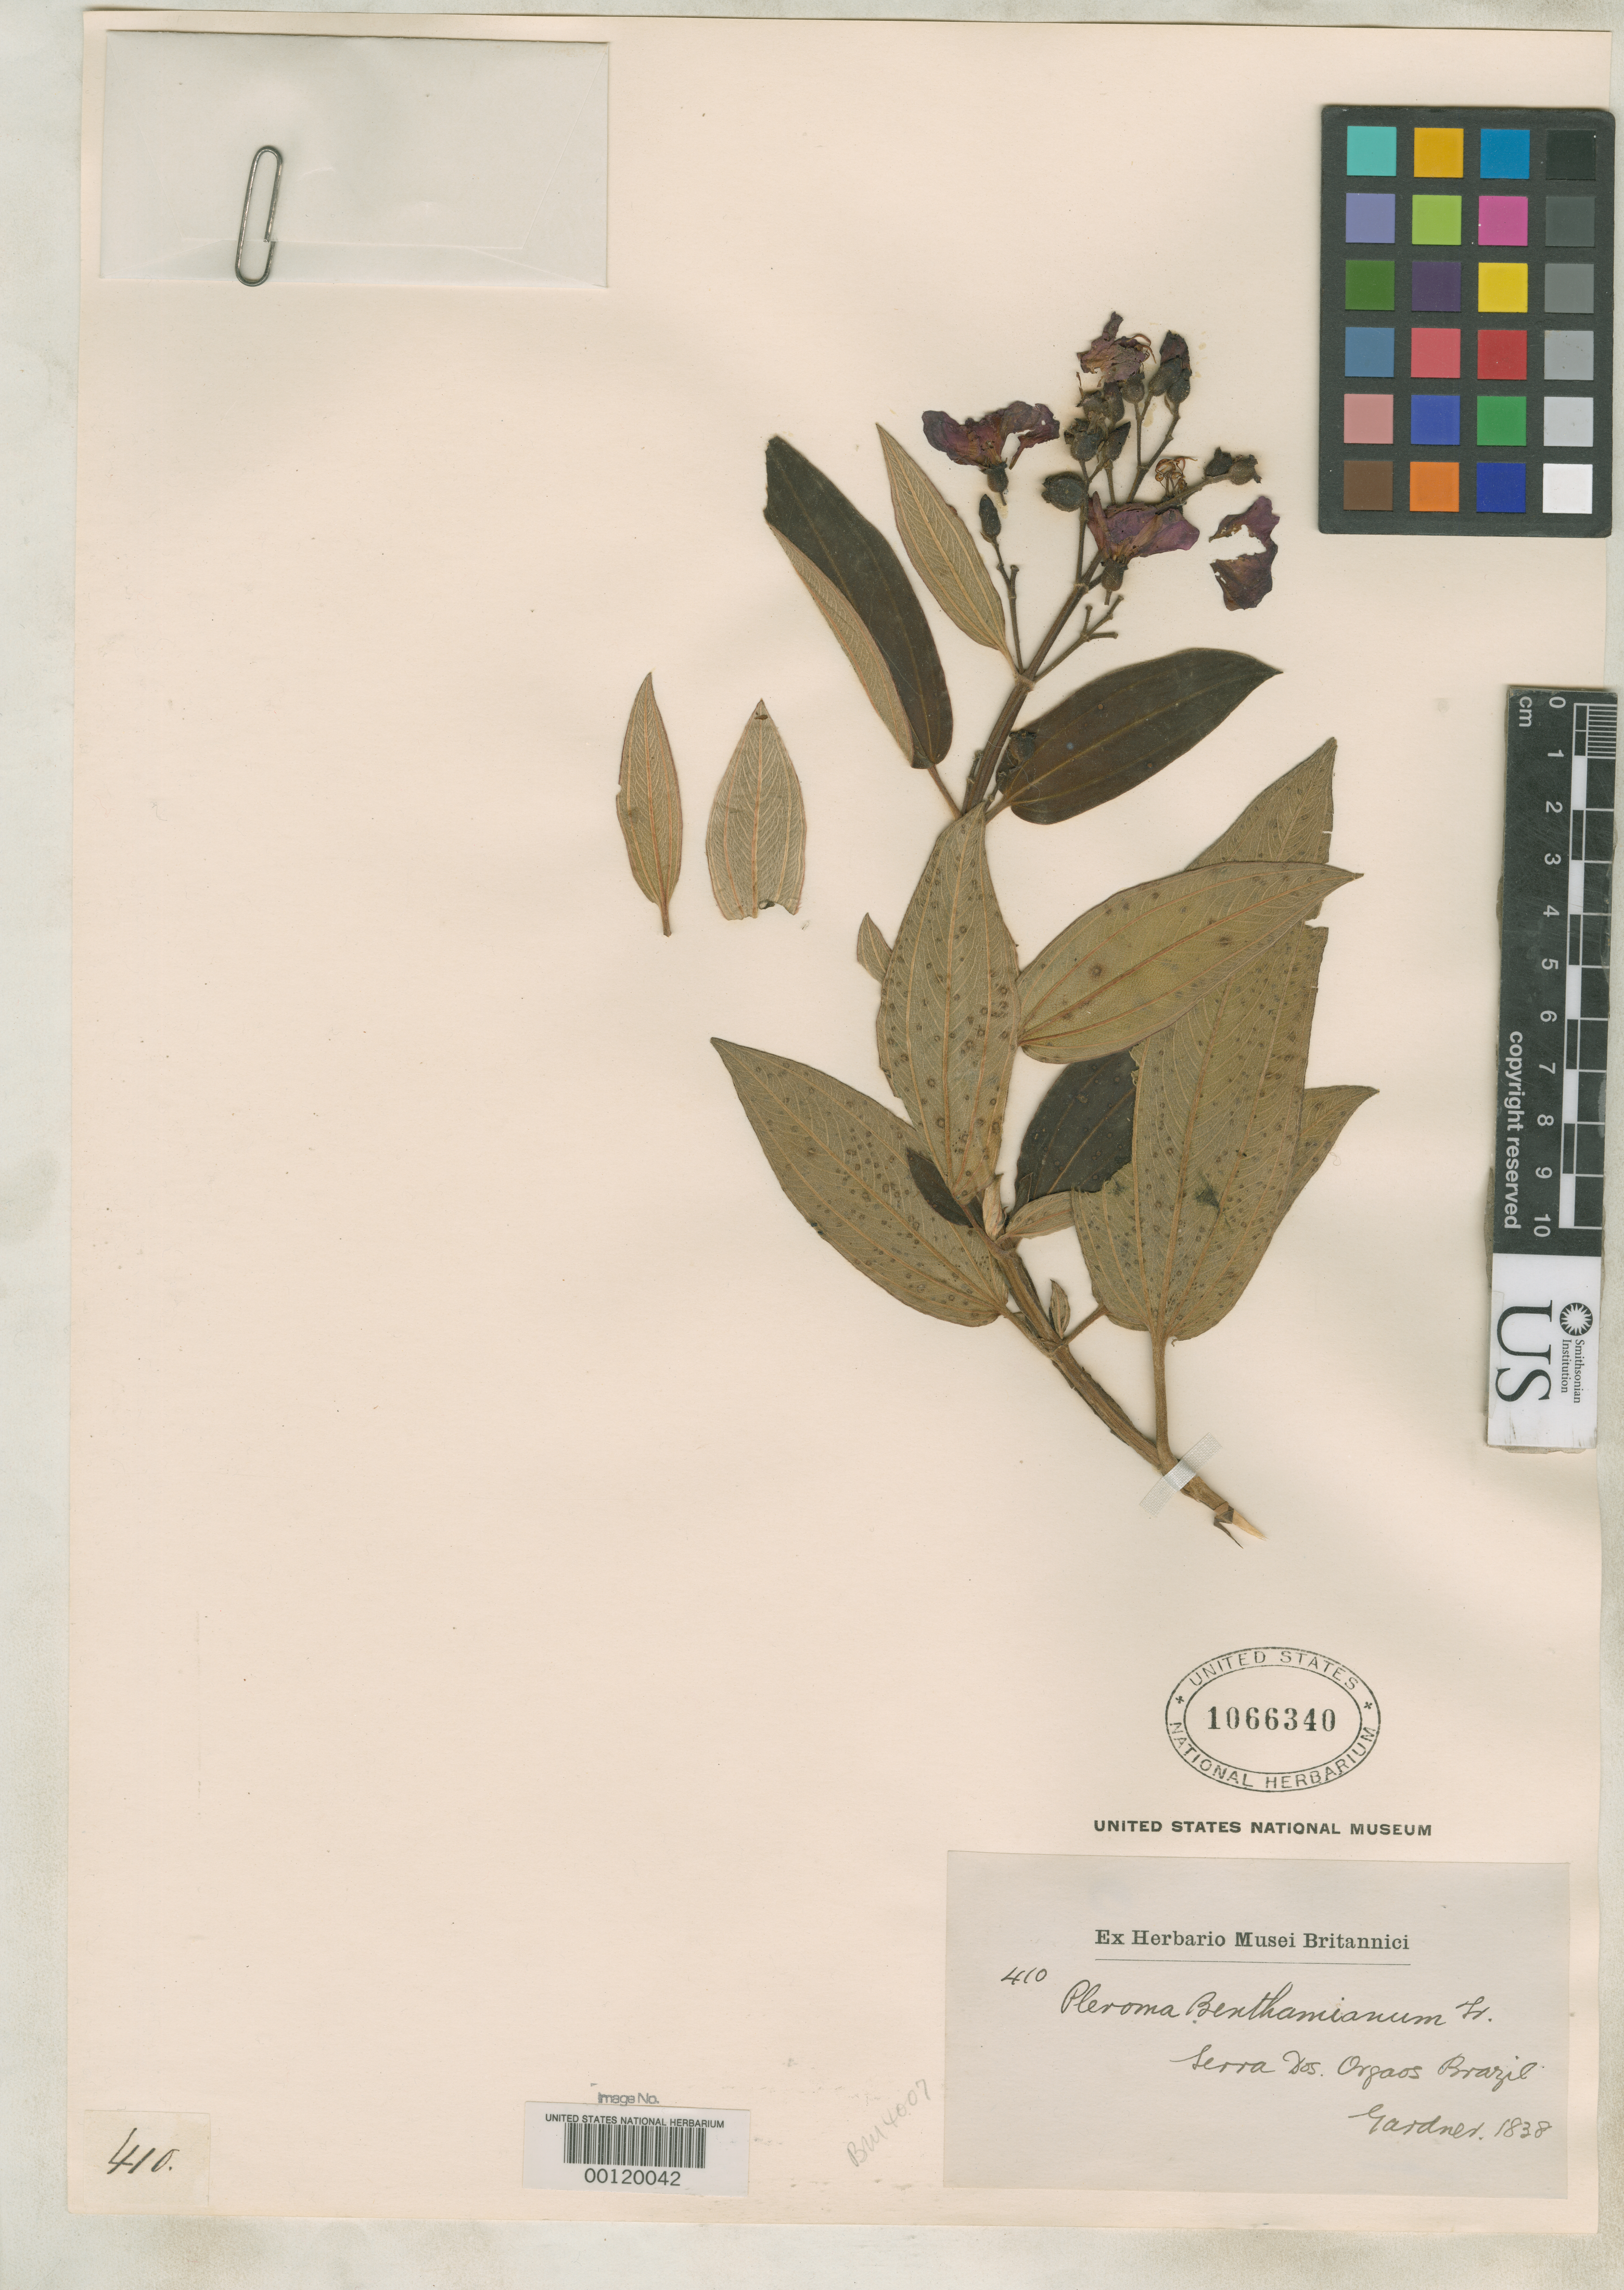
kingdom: Plantae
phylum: Tracheophyta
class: Magnoliopsida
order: Myrtales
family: Melastomataceae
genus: Pleroma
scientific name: Pleroma benthamianum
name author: Gardner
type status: Type Collection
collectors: G. Gardner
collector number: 410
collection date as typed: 1838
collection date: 1838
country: Brazil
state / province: Rio de Janeiro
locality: Organ Mts.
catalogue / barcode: US 1066340